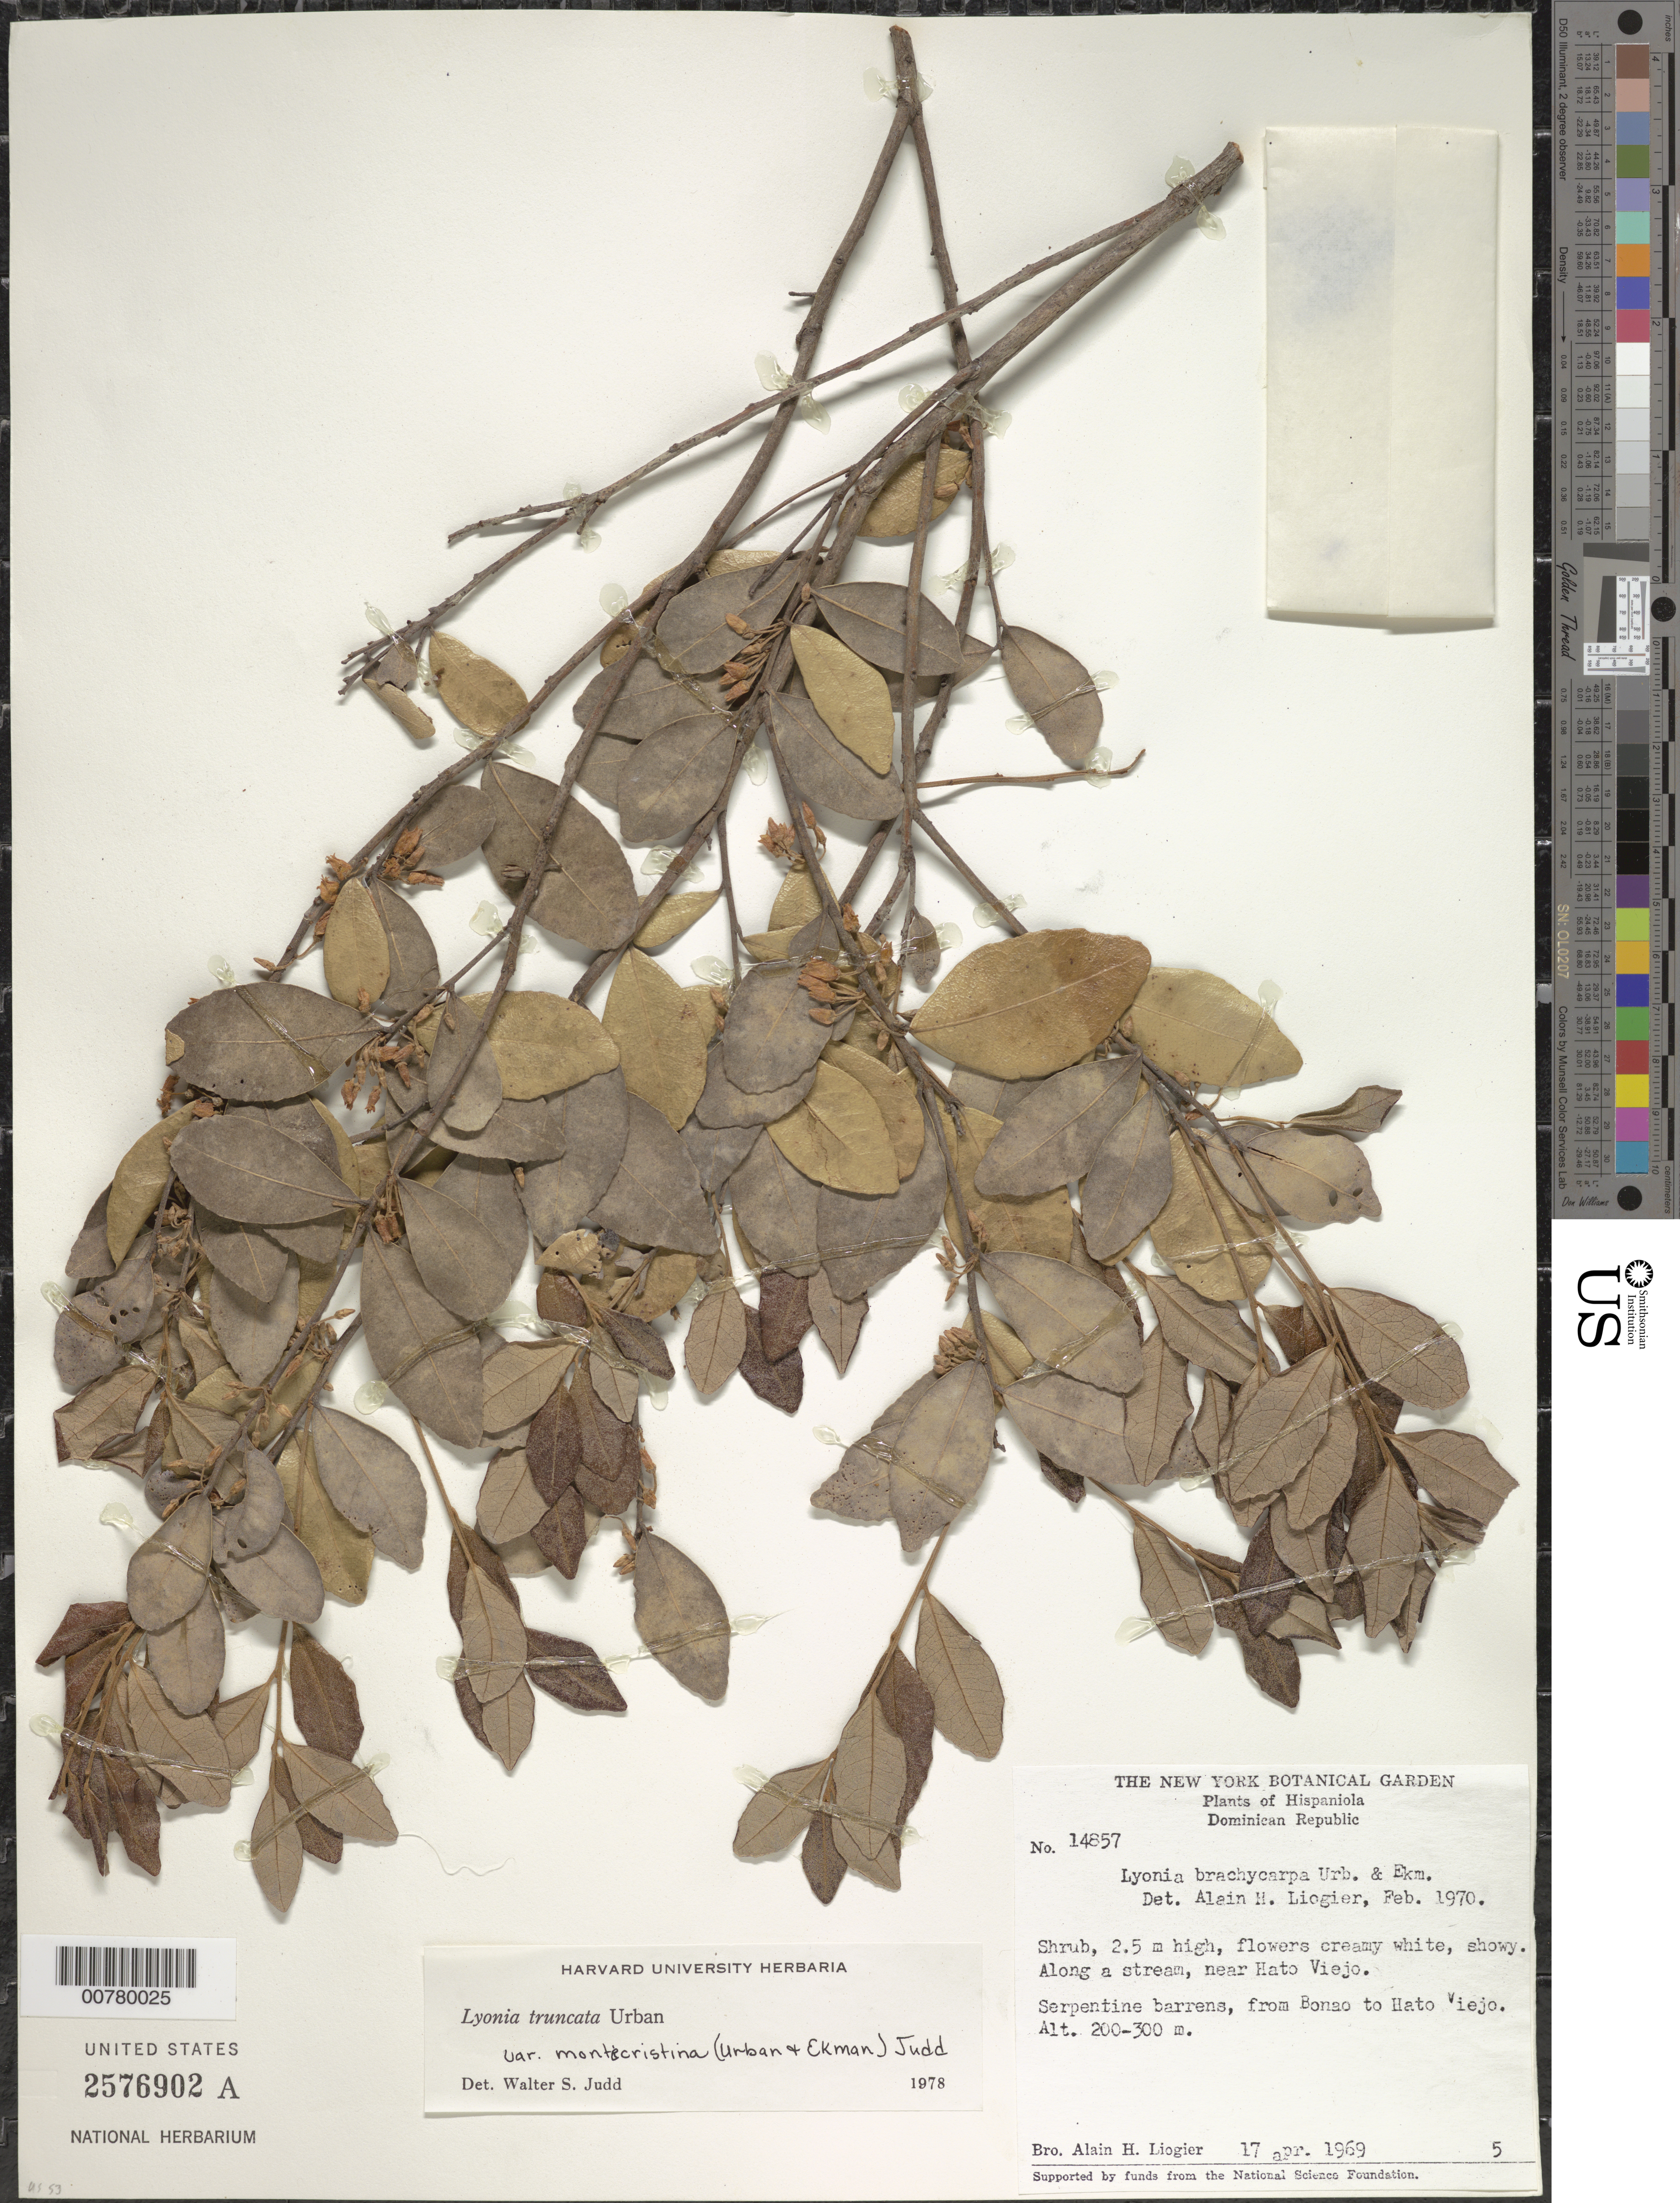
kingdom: Plantae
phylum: Tracheophyta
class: Magnoliopsida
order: Ericales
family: Ericaceae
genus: Lyonia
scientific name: Lyonia truncata var. montecristina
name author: (Urb. & Ekman) Judd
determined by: Judd, Walter S.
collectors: A. H. Liogier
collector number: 14857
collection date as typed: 17 Apr 1969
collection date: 1969-04-17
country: Dominican Republic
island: Hispaniola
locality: From Bonao to Hato Viejo, along stream near Hato Viejo.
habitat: Serpentine barrens.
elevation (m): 200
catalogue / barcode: US 2576902A